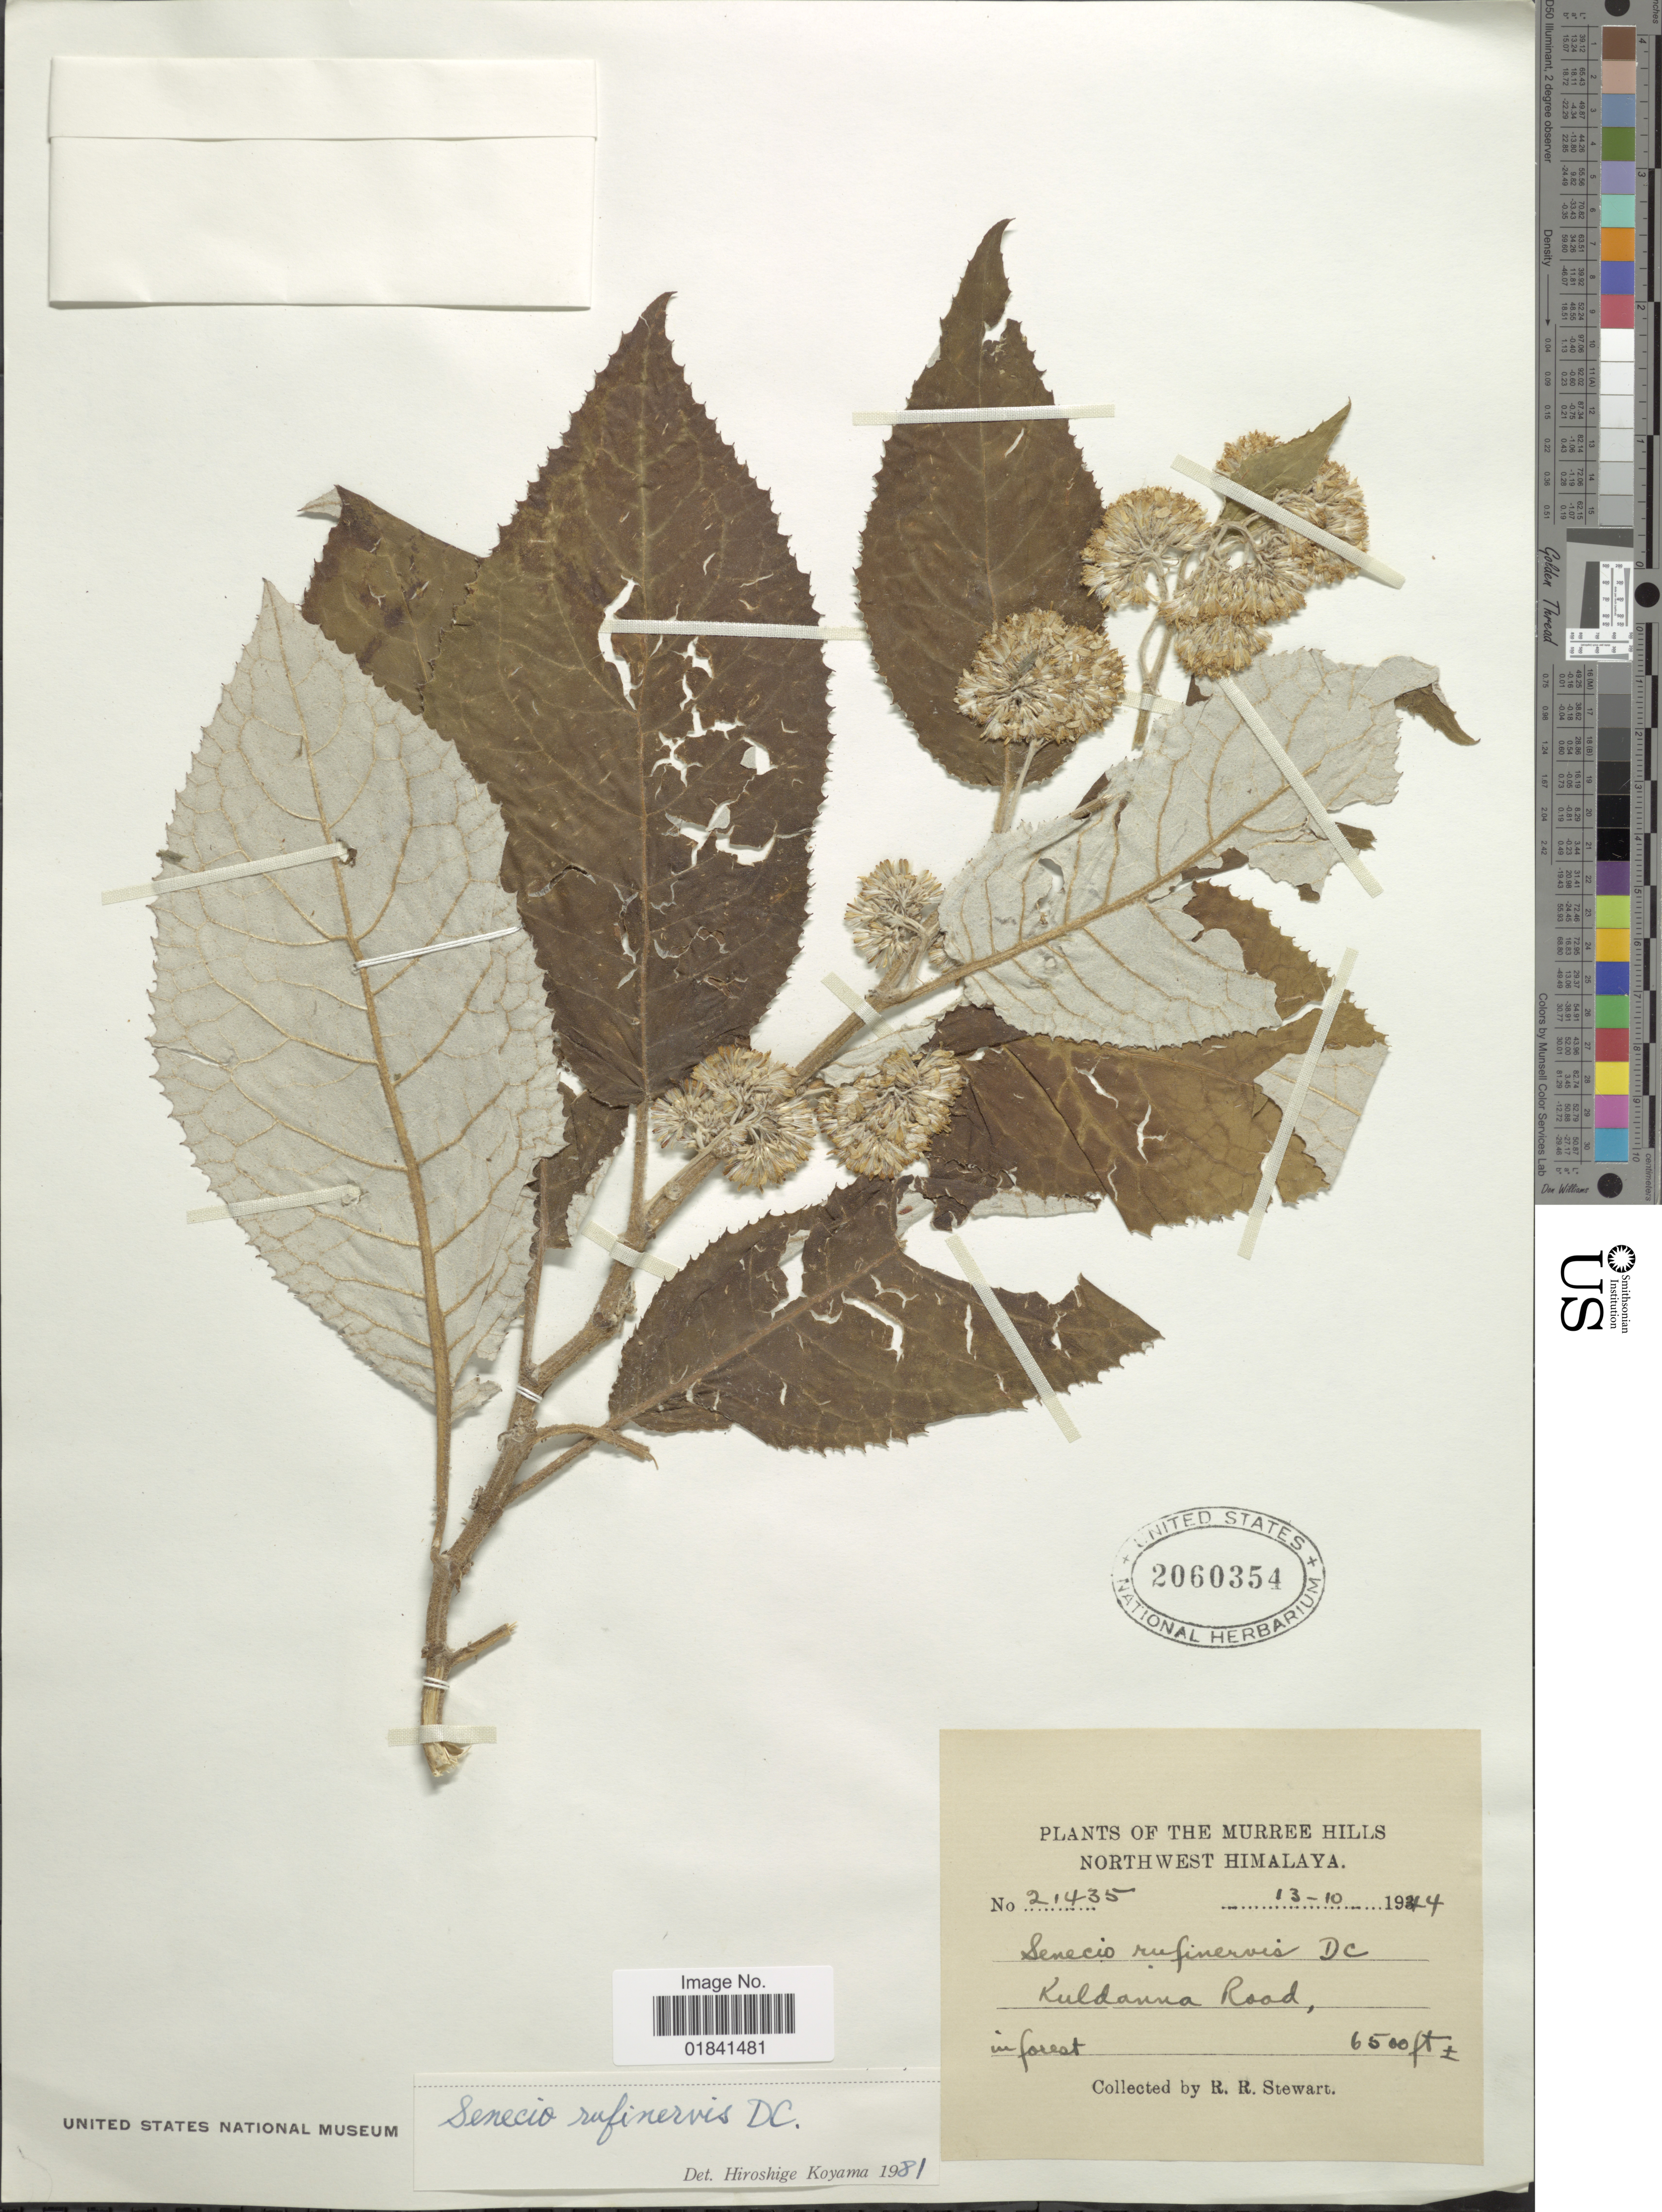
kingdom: Plantae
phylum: Tracheophyta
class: Magnoliopsida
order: Asterales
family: Asteraceae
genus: Senecio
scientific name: Senecio rufinervis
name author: DC.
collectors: R. R. Stewart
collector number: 21435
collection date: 1914-10-13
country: Pakistan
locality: The Murree Hills, Northwest Himalaya, Kuldanna Road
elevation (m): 1981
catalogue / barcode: US 2060354